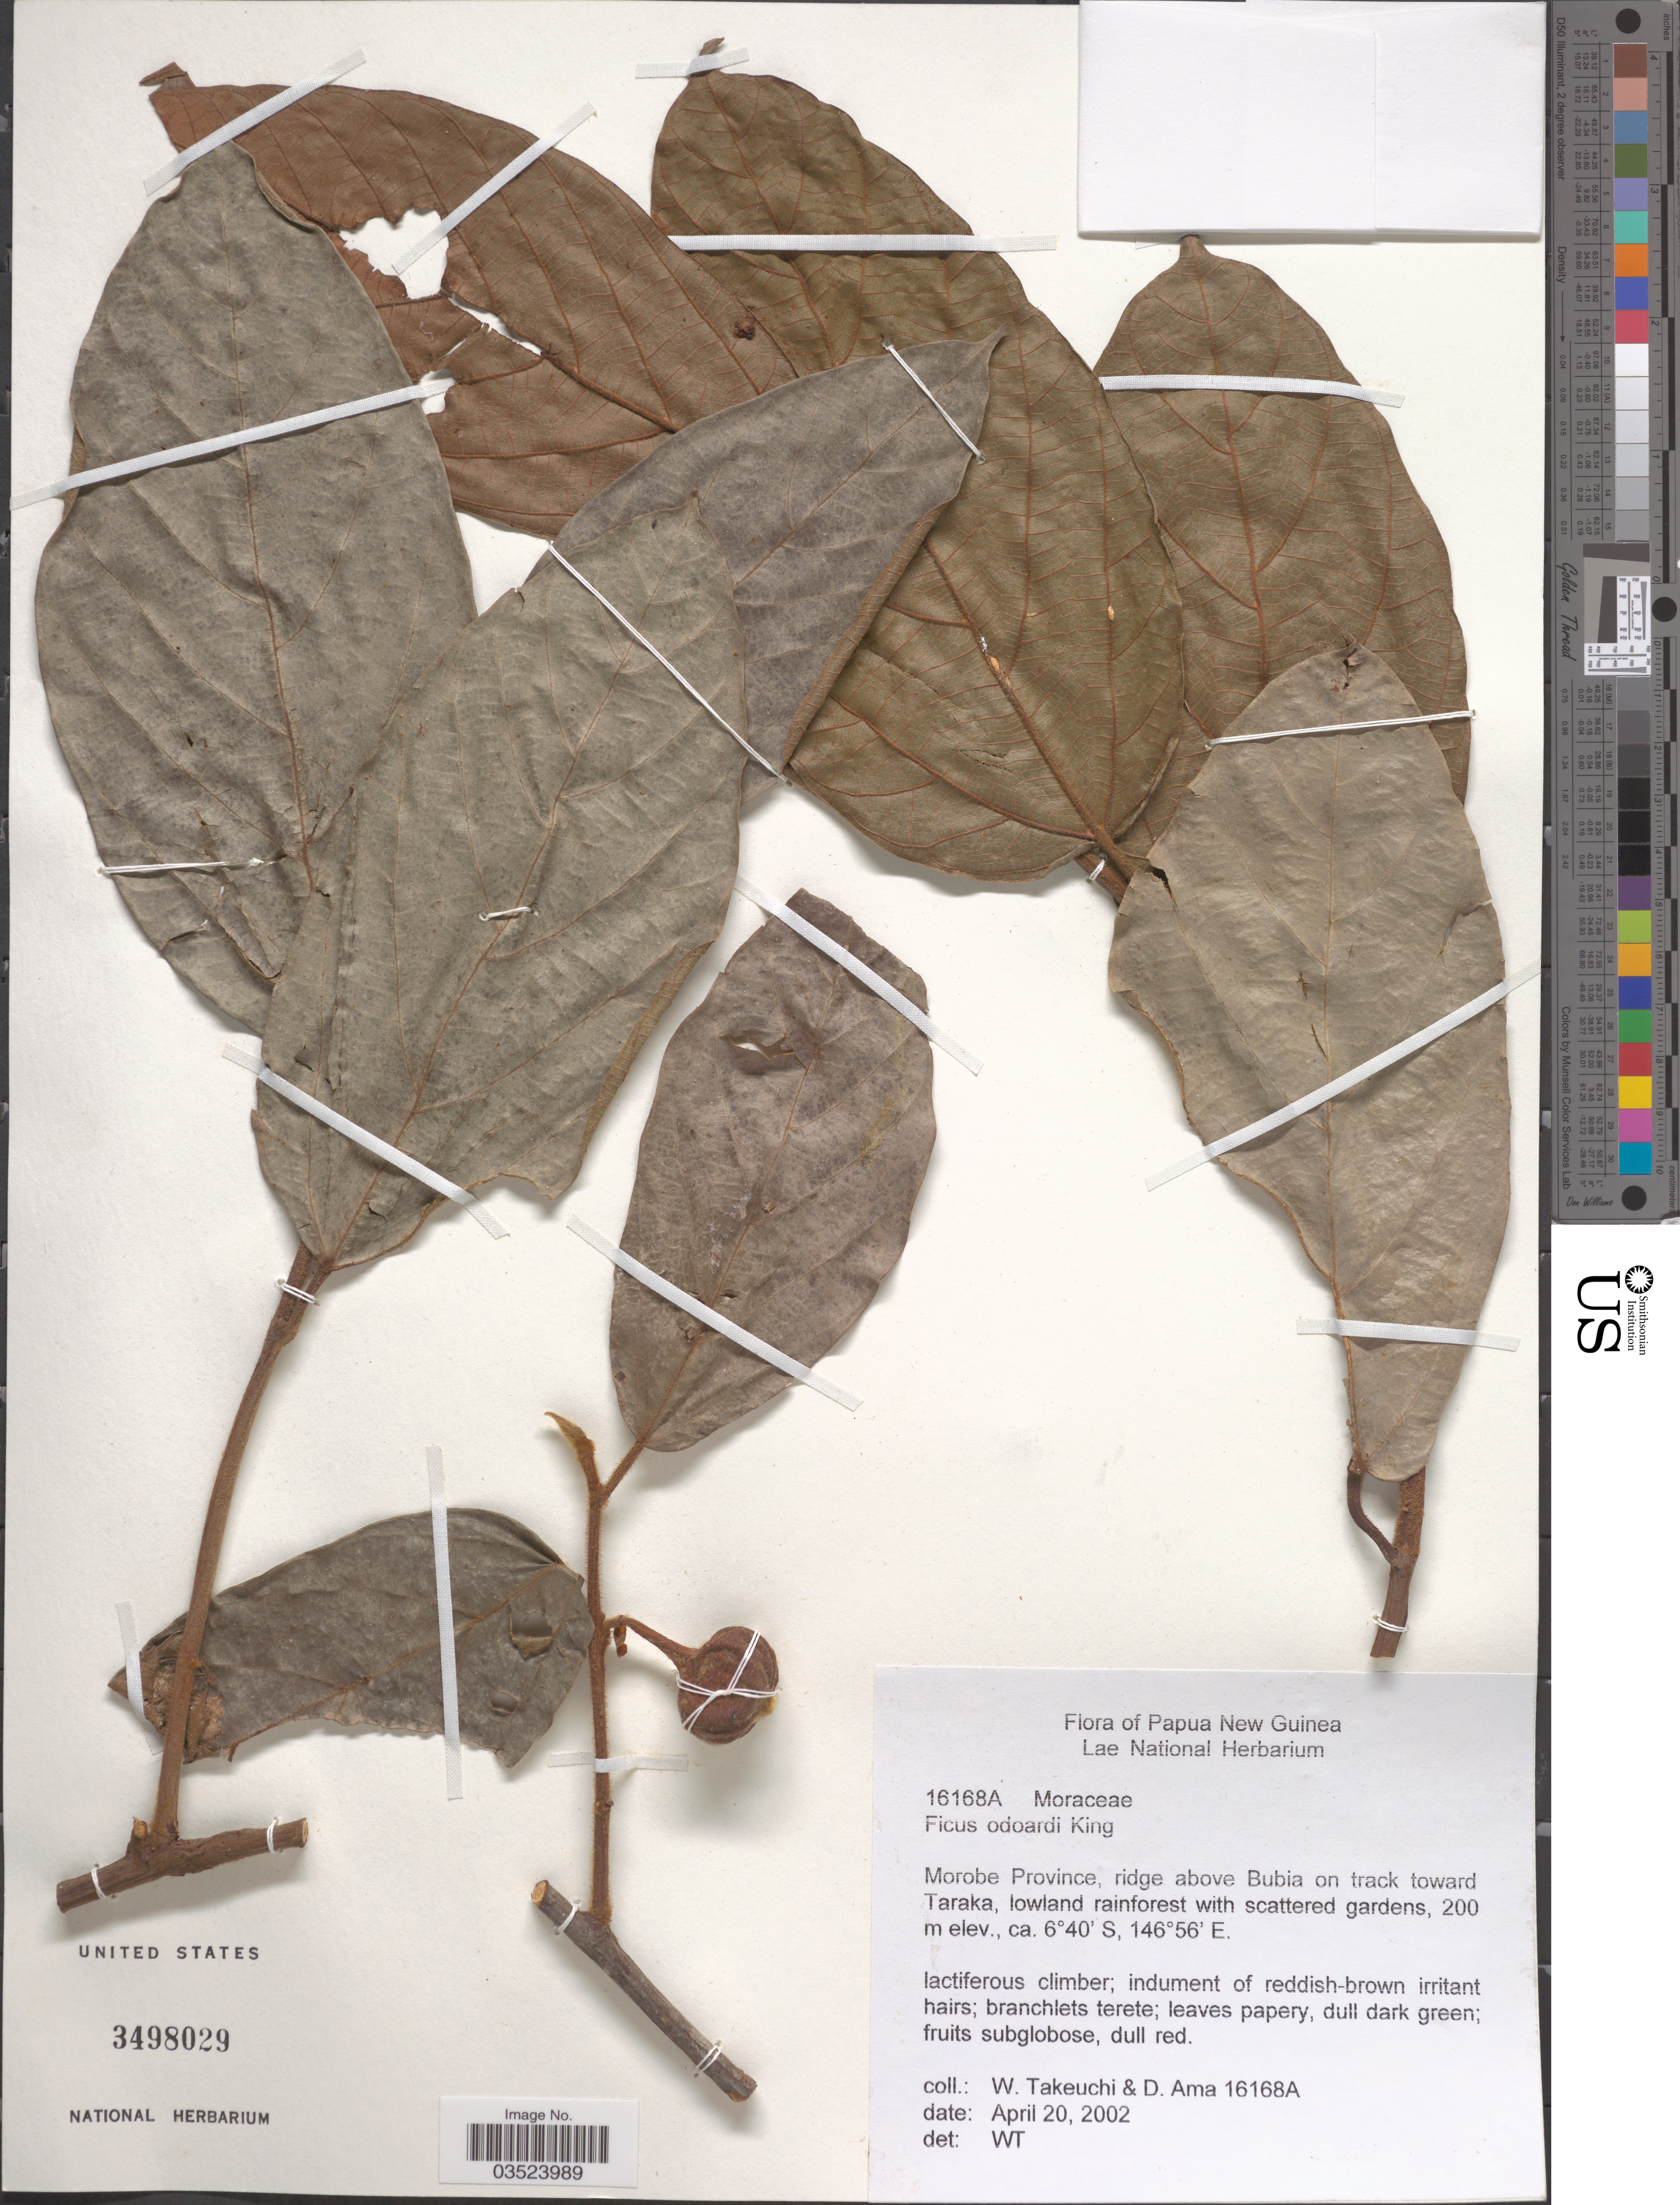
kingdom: Plantae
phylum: Tracheophyta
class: Magnoliopsida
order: Rosales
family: Moraceae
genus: Ficus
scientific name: Ficus odoardii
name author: King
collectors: W. Takeuchi & D. Ama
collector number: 16168A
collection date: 2002-04-20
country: Papua New Guinea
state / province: Morobe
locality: Ridge above Bubia on track toward Taraka.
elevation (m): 200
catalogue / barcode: US 3498029